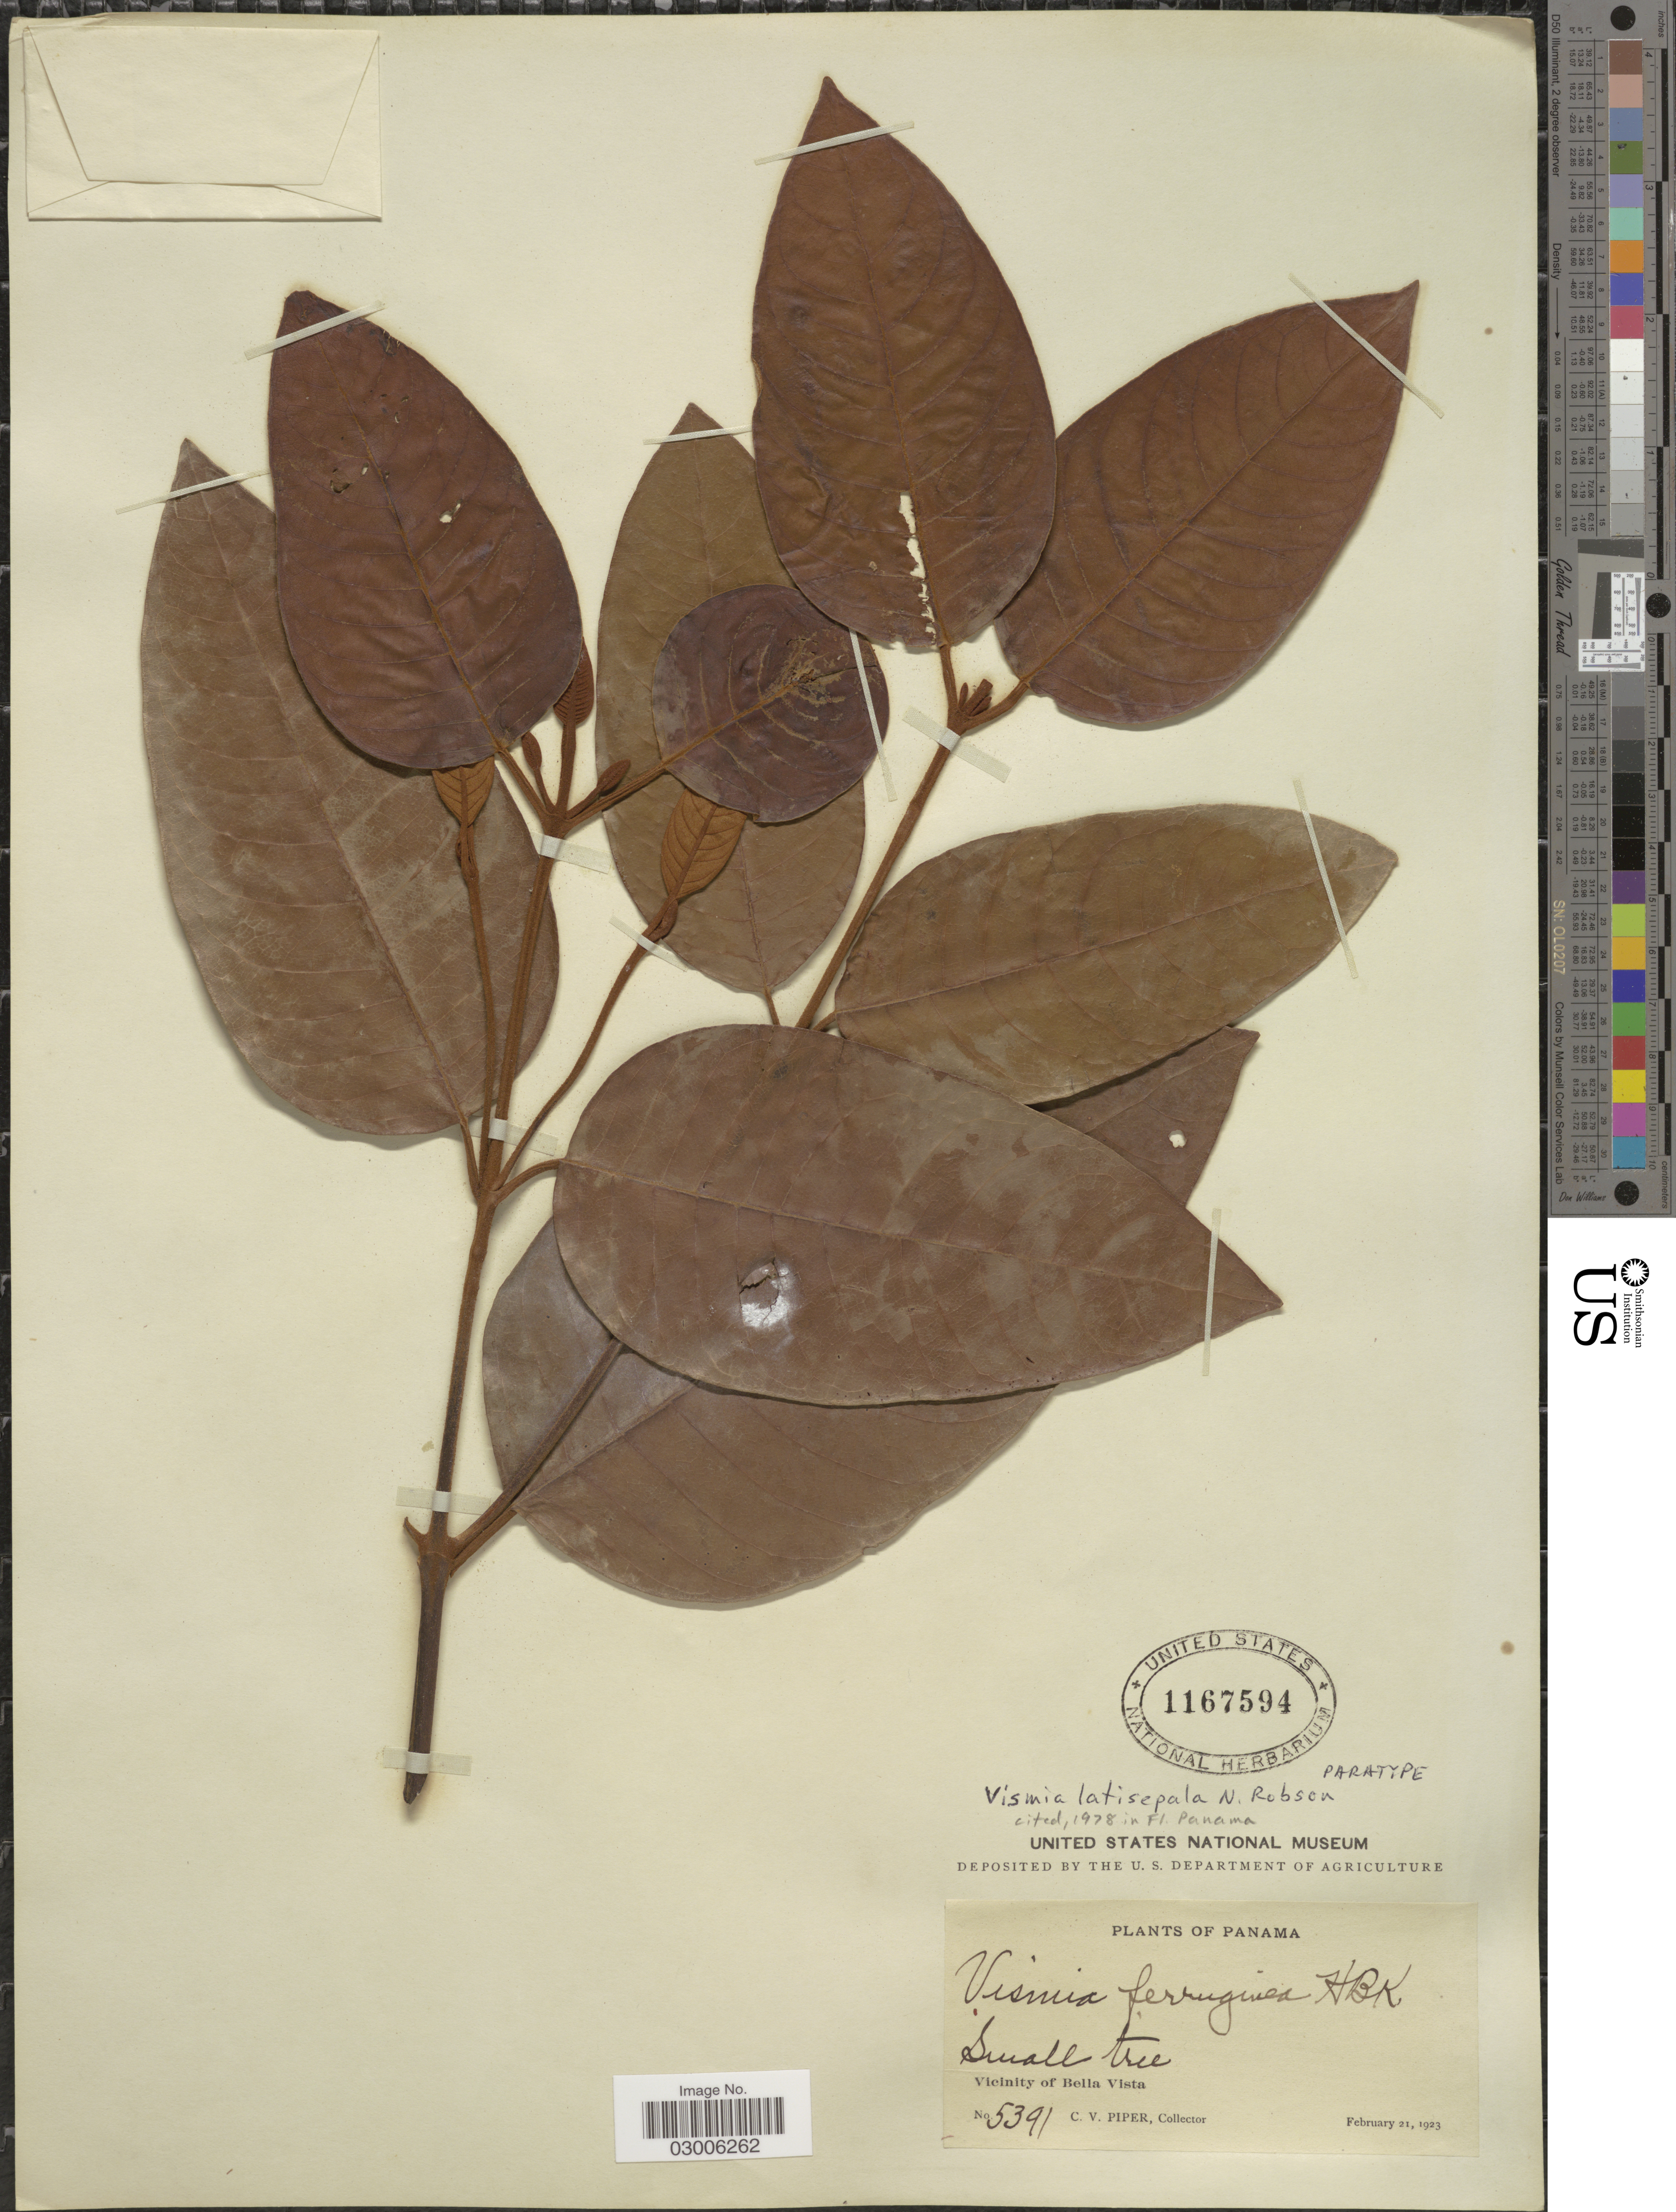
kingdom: Plantae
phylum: Tracheophyta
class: Magnoliopsida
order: Malpighiales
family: Hypericaceae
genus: Vismia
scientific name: Vismia latisepala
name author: N. Robson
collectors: C. V. Piper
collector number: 5391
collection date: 1923-02-21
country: Panama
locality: Vicinity of Bella Vista.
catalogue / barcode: US 1167594